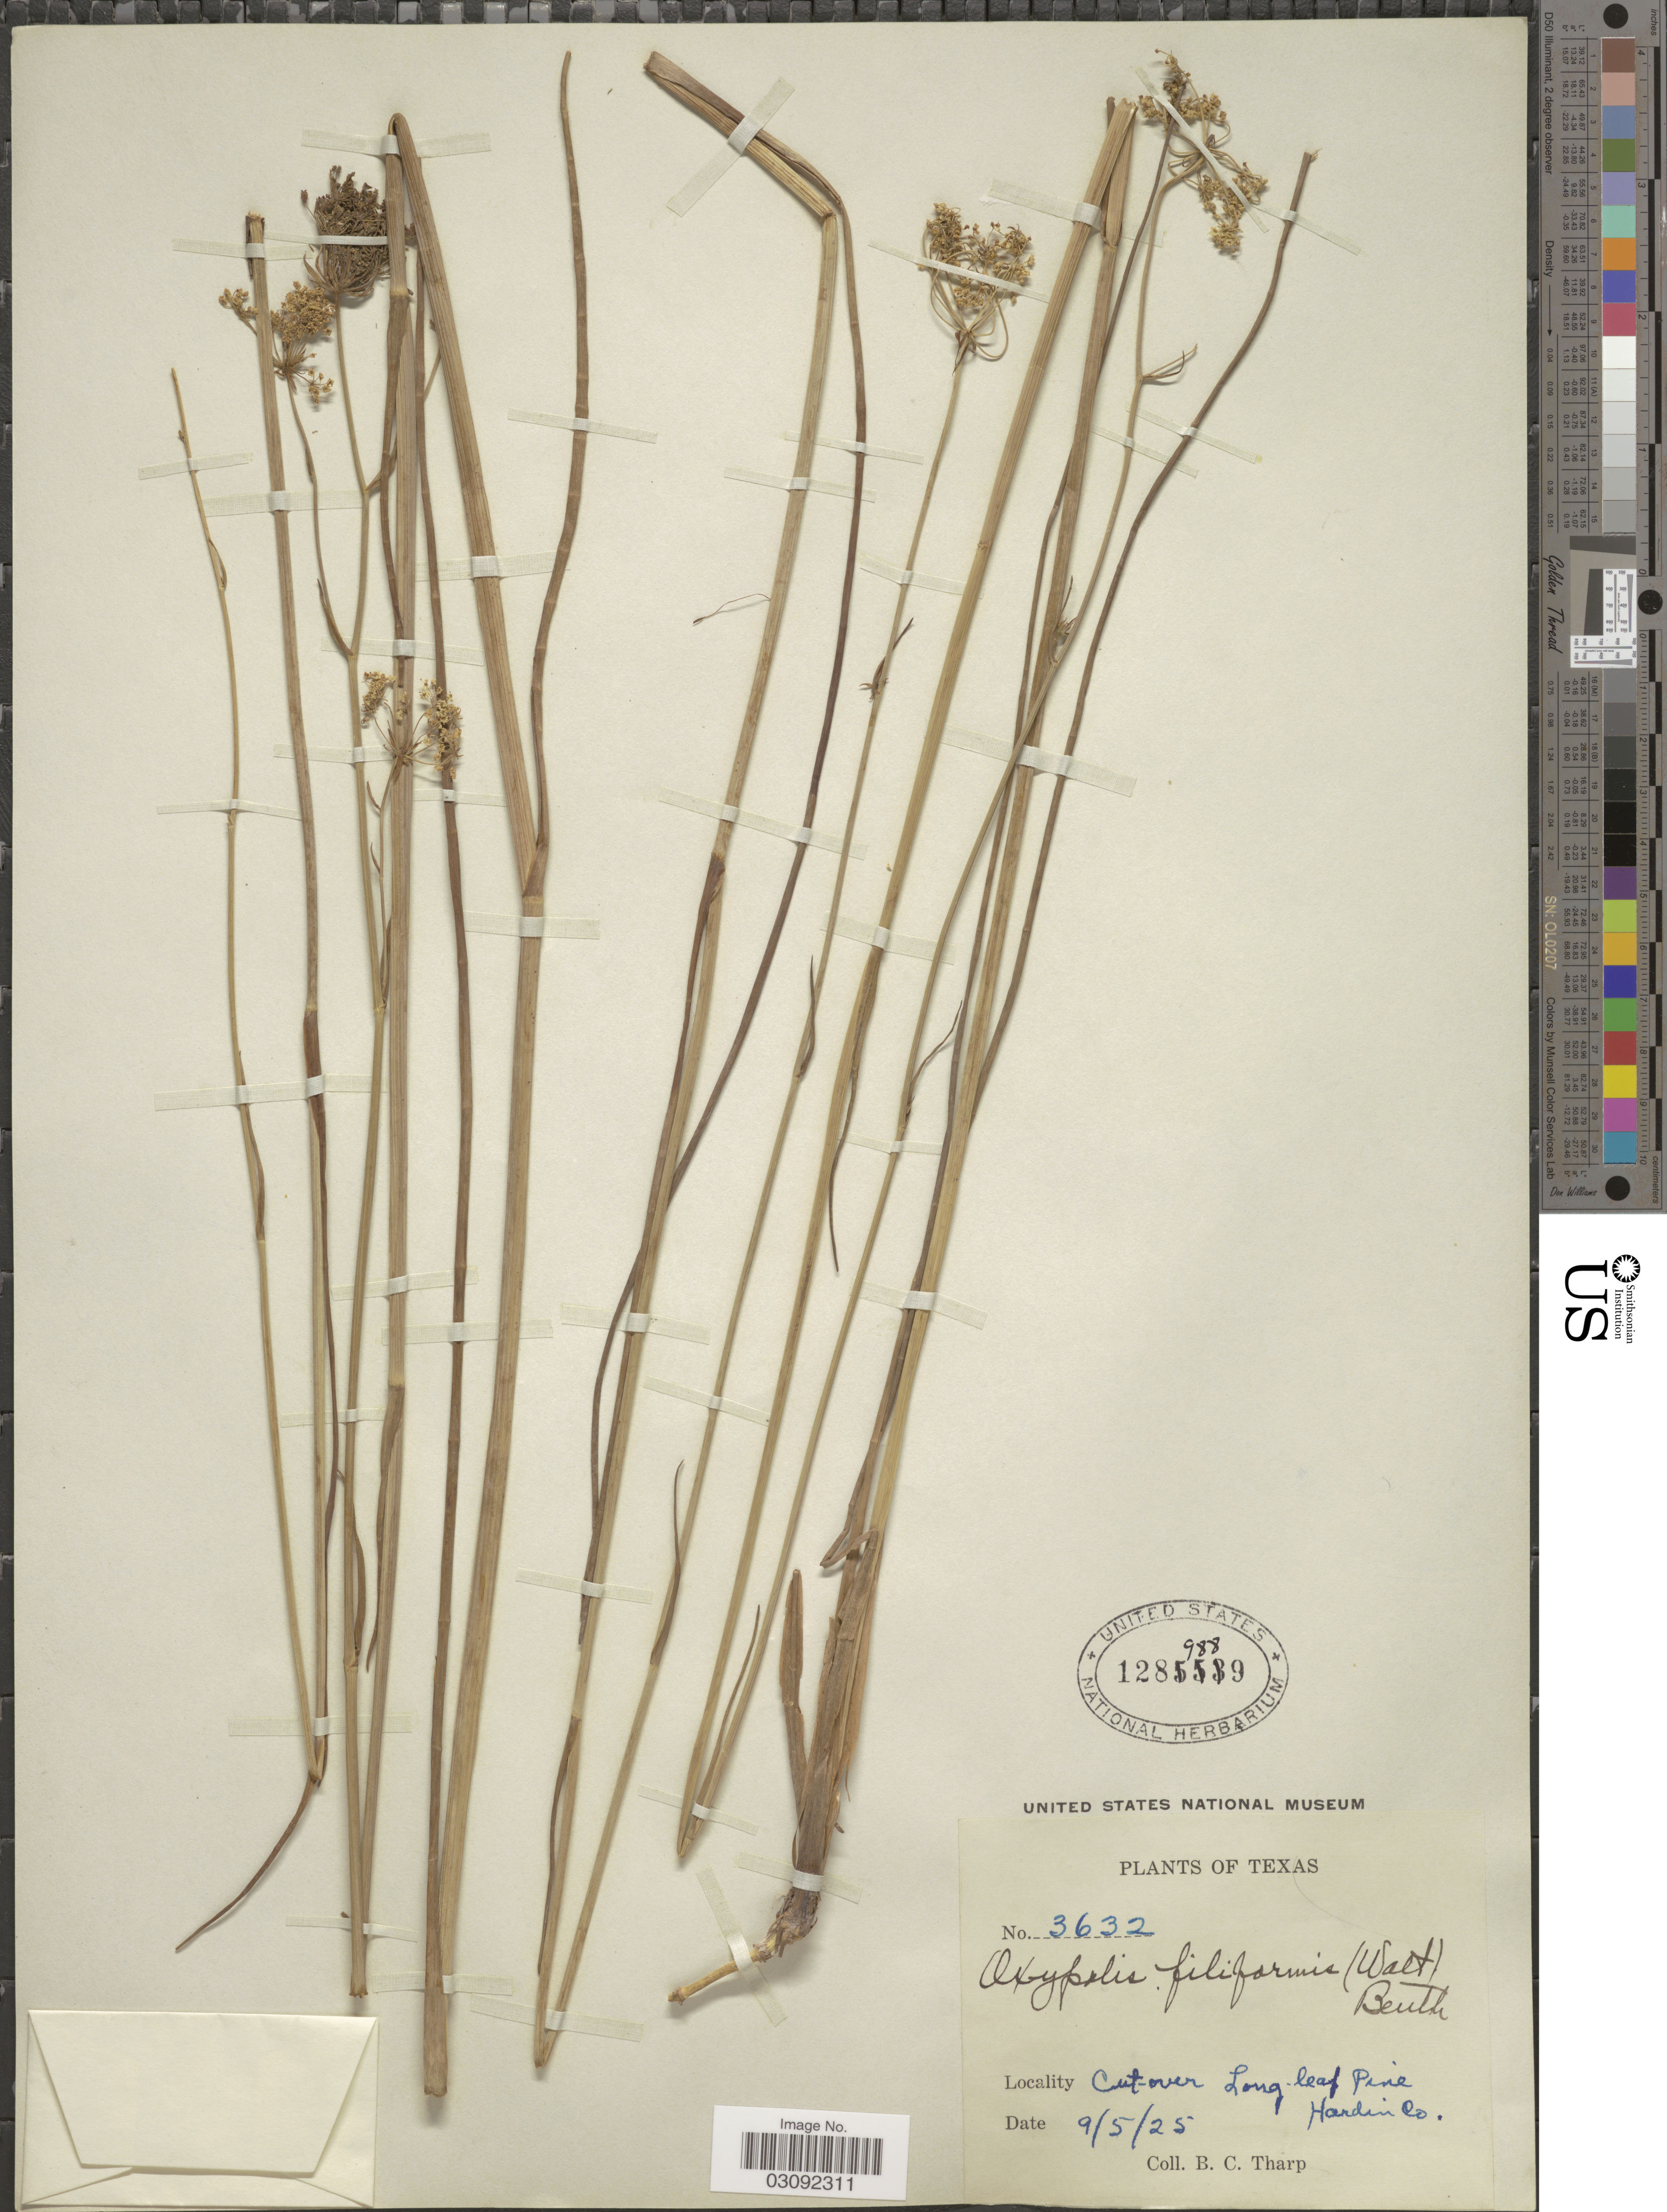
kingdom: Plantae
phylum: Tracheophyta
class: Magnoliopsida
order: Apiales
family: Apiaceae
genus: Oxypolis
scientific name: Oxypolis filiformis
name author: (Walter) Britton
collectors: B. C. Tharp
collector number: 3632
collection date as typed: Transcribed d/m/y: 5/9/25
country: United States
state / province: Texas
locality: Hardin Co.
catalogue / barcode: US 1289889